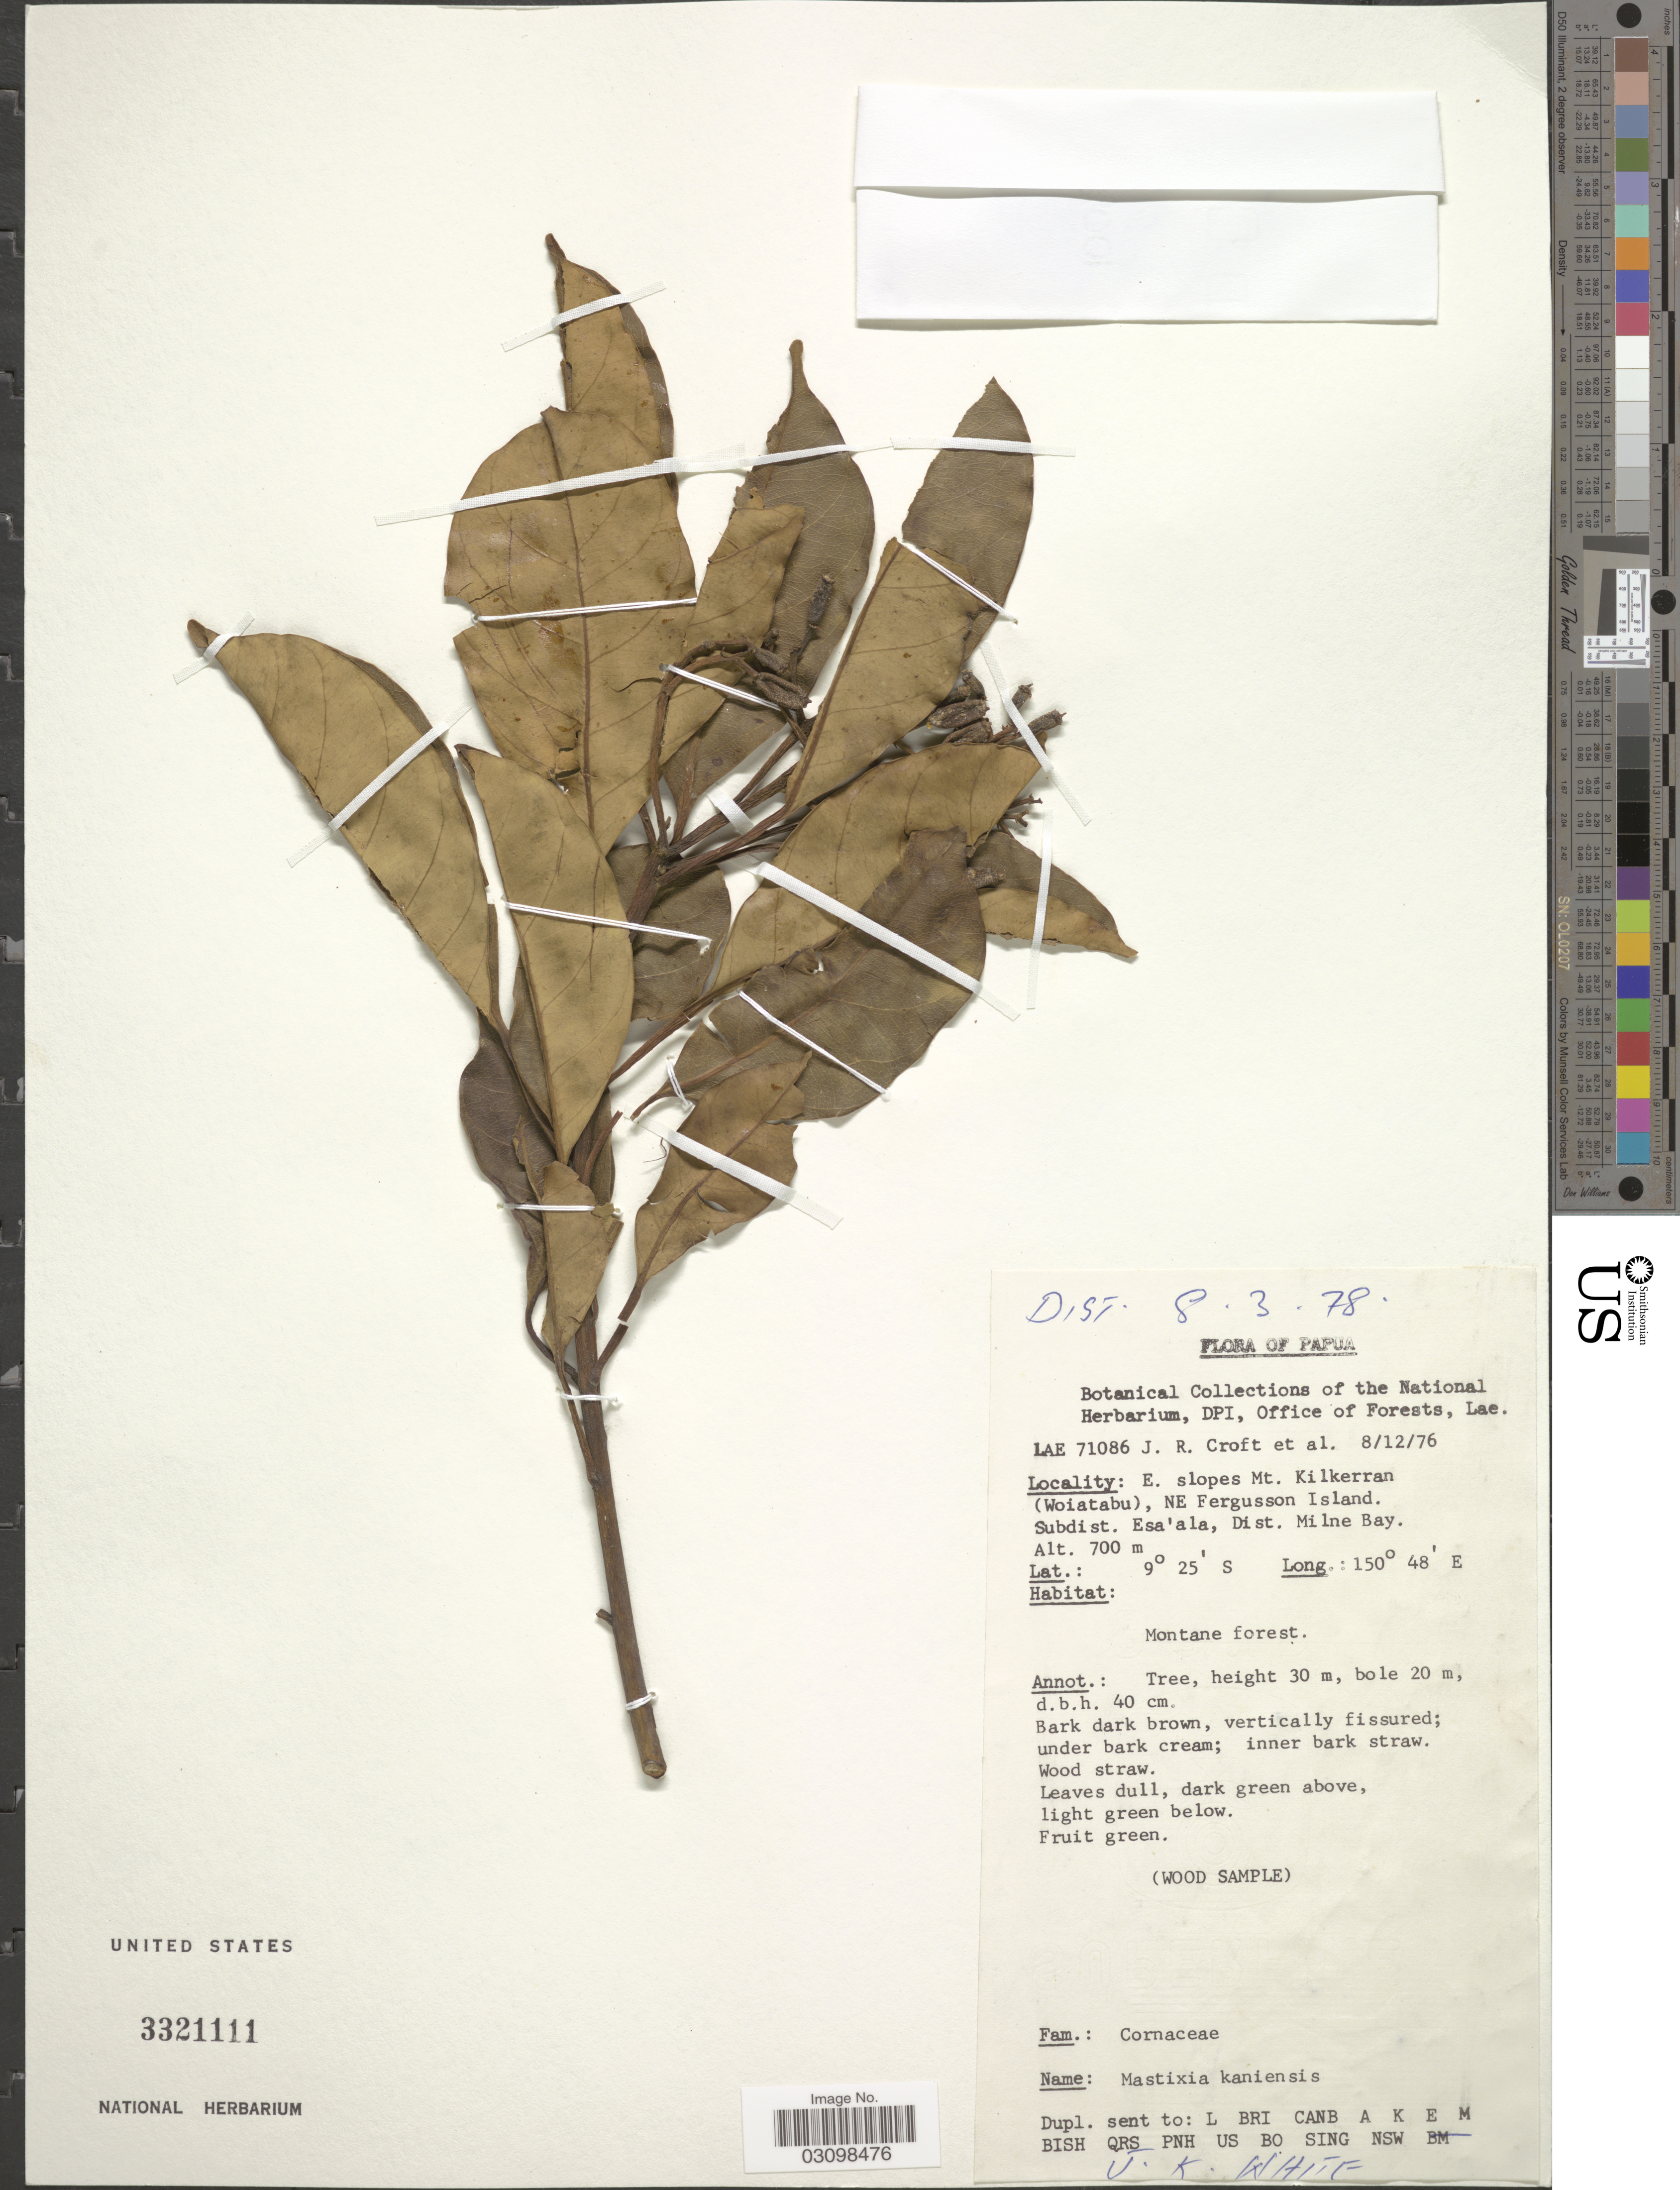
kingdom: Plantae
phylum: Tracheophyta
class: Magnoliopsida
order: Cornales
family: Nyssaceae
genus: Mastixia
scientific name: Mastixia kaniensis subsp. kaniensis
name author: Melch.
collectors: J. R. Croft & et al.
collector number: LAE71086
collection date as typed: Transcribed d/m/y: 8/12/76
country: Papua New Guinea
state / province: Milne Bay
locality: Papua, E. slopes Mt. Kilkerran (Woiatabu), NE Fergusson Island. Subdist. Esa'ala, Dist. Milne Bay.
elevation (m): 700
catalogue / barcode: US 3321111